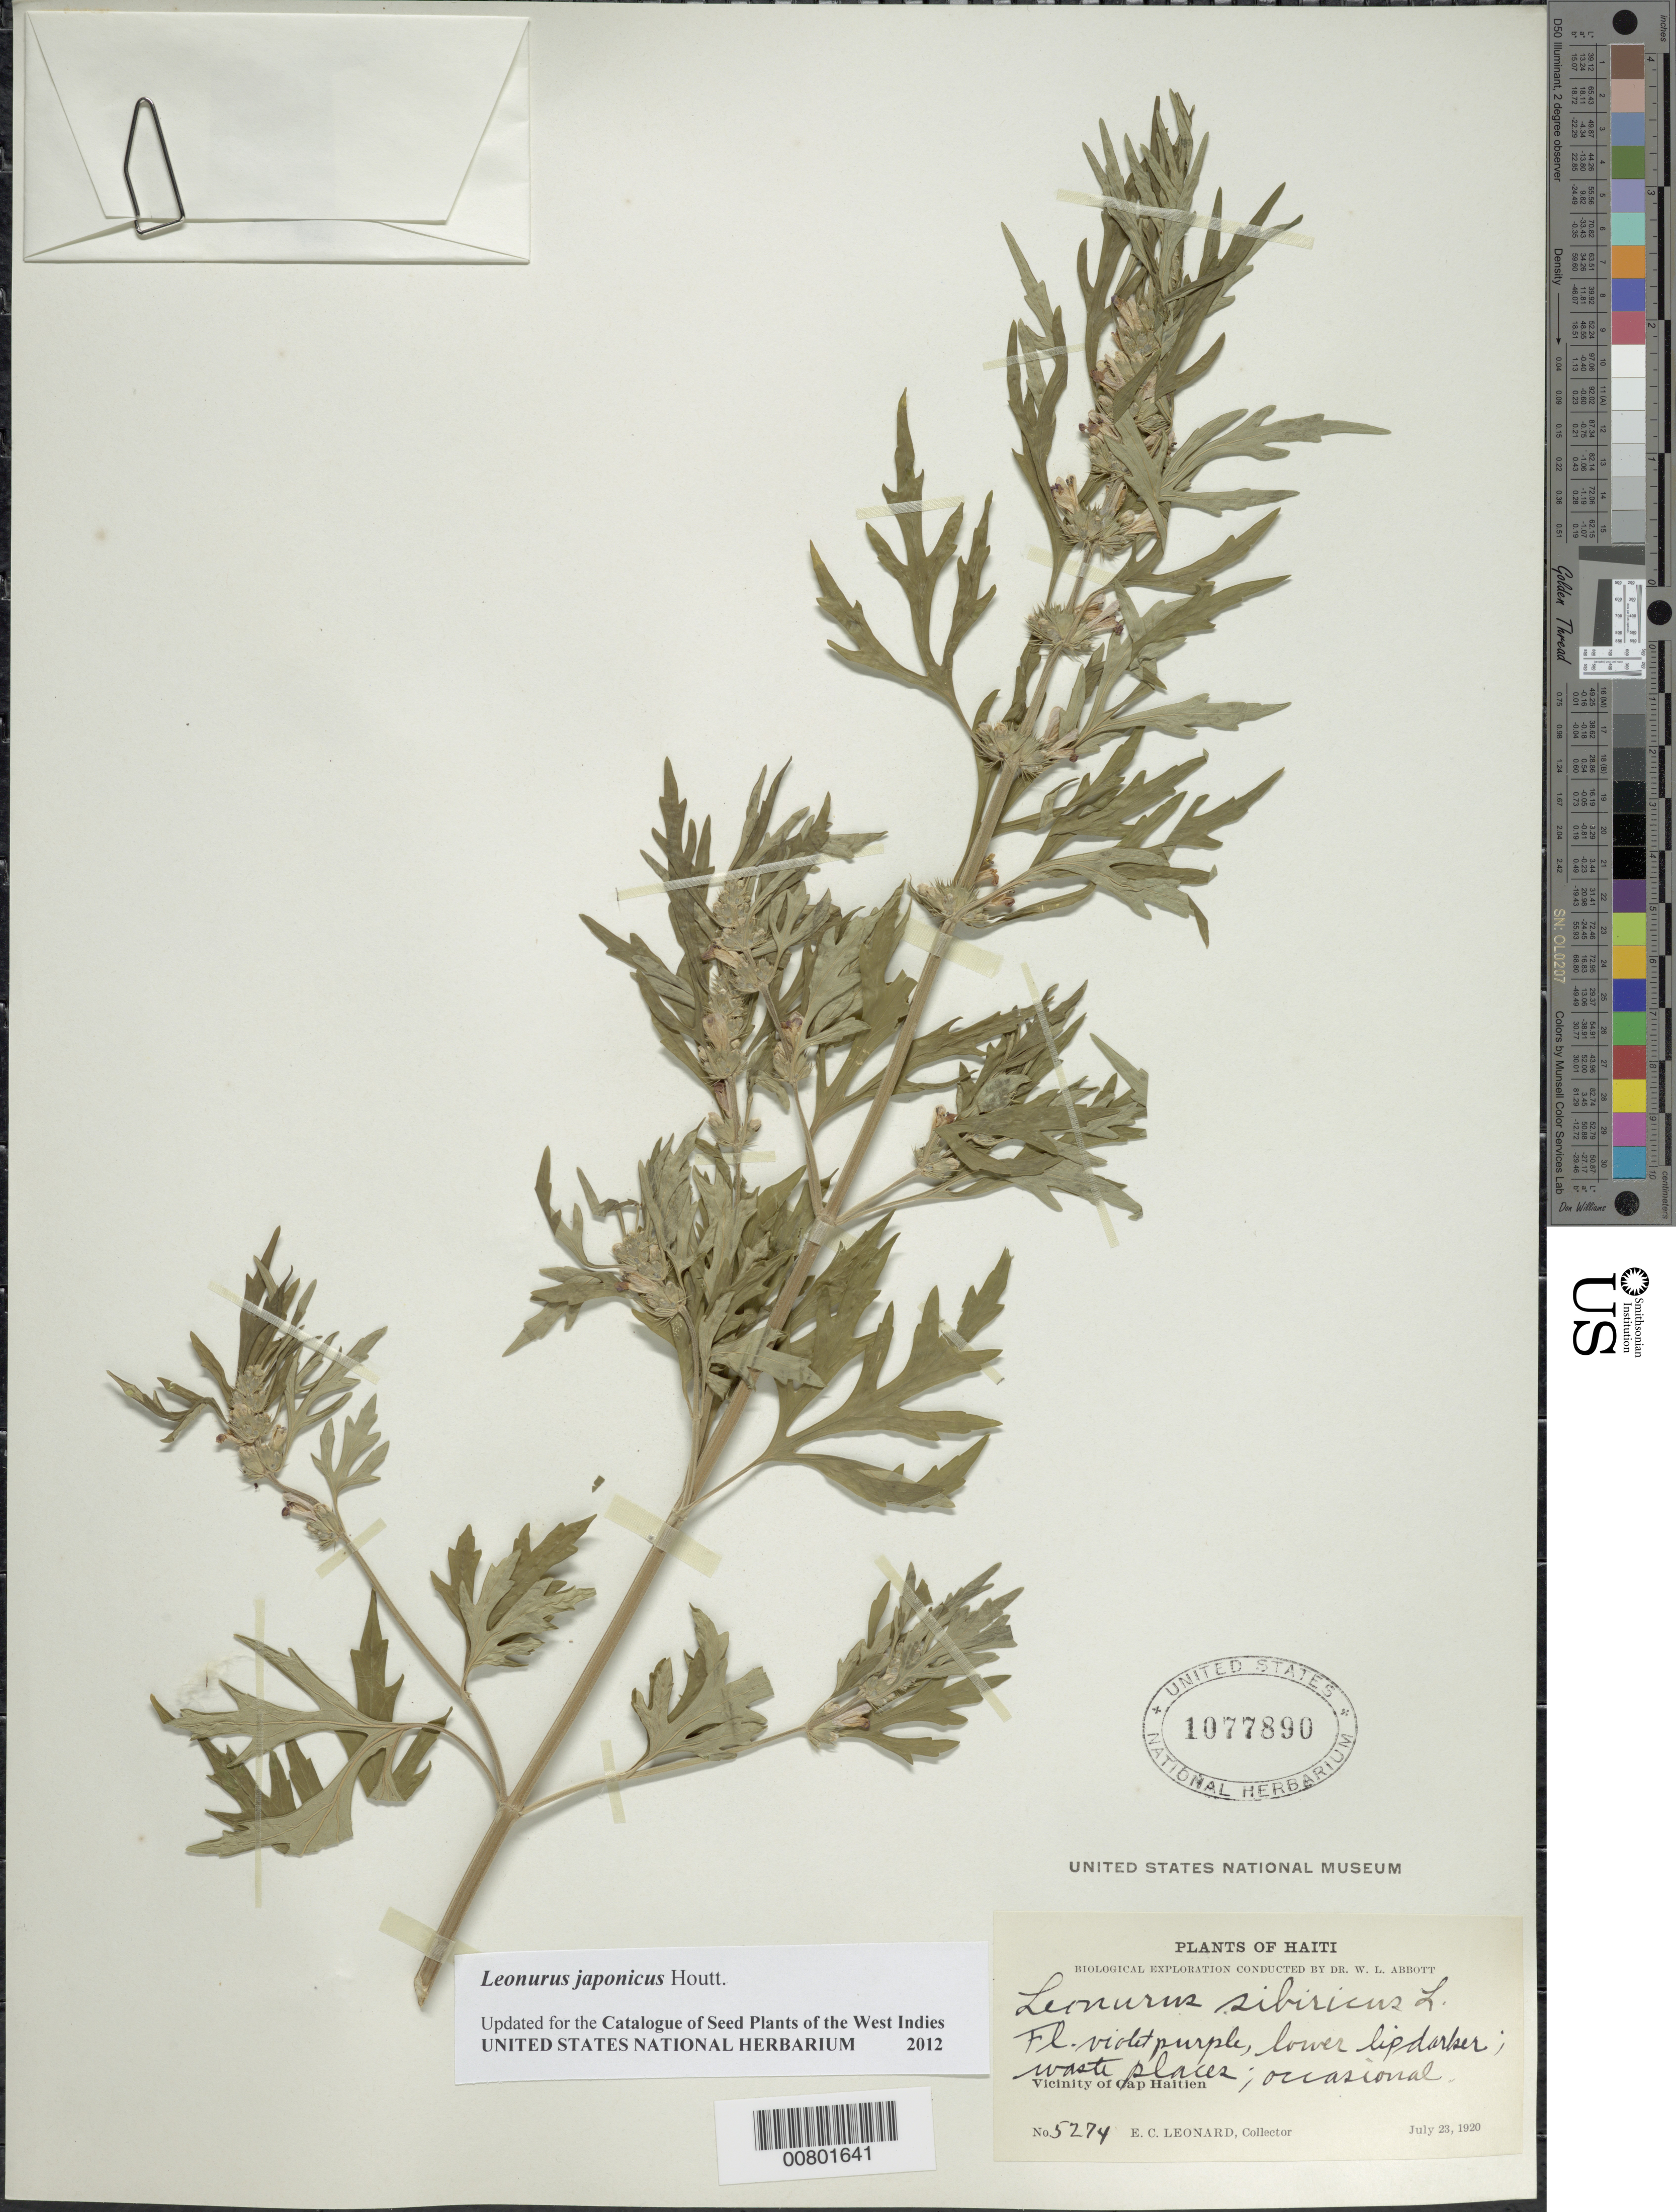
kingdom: Plantae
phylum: Tracheophyta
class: Magnoliopsida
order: Lamiales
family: Lamiaceae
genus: Leonurus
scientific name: Leonurus japonicus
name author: Houtt.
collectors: E. C. Leonard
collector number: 5274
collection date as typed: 23 Jul 1920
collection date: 1920-07-23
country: Haiti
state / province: Nord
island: Hispaniola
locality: Vicinity of Cap Haïtien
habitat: Waste places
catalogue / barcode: US 1077890